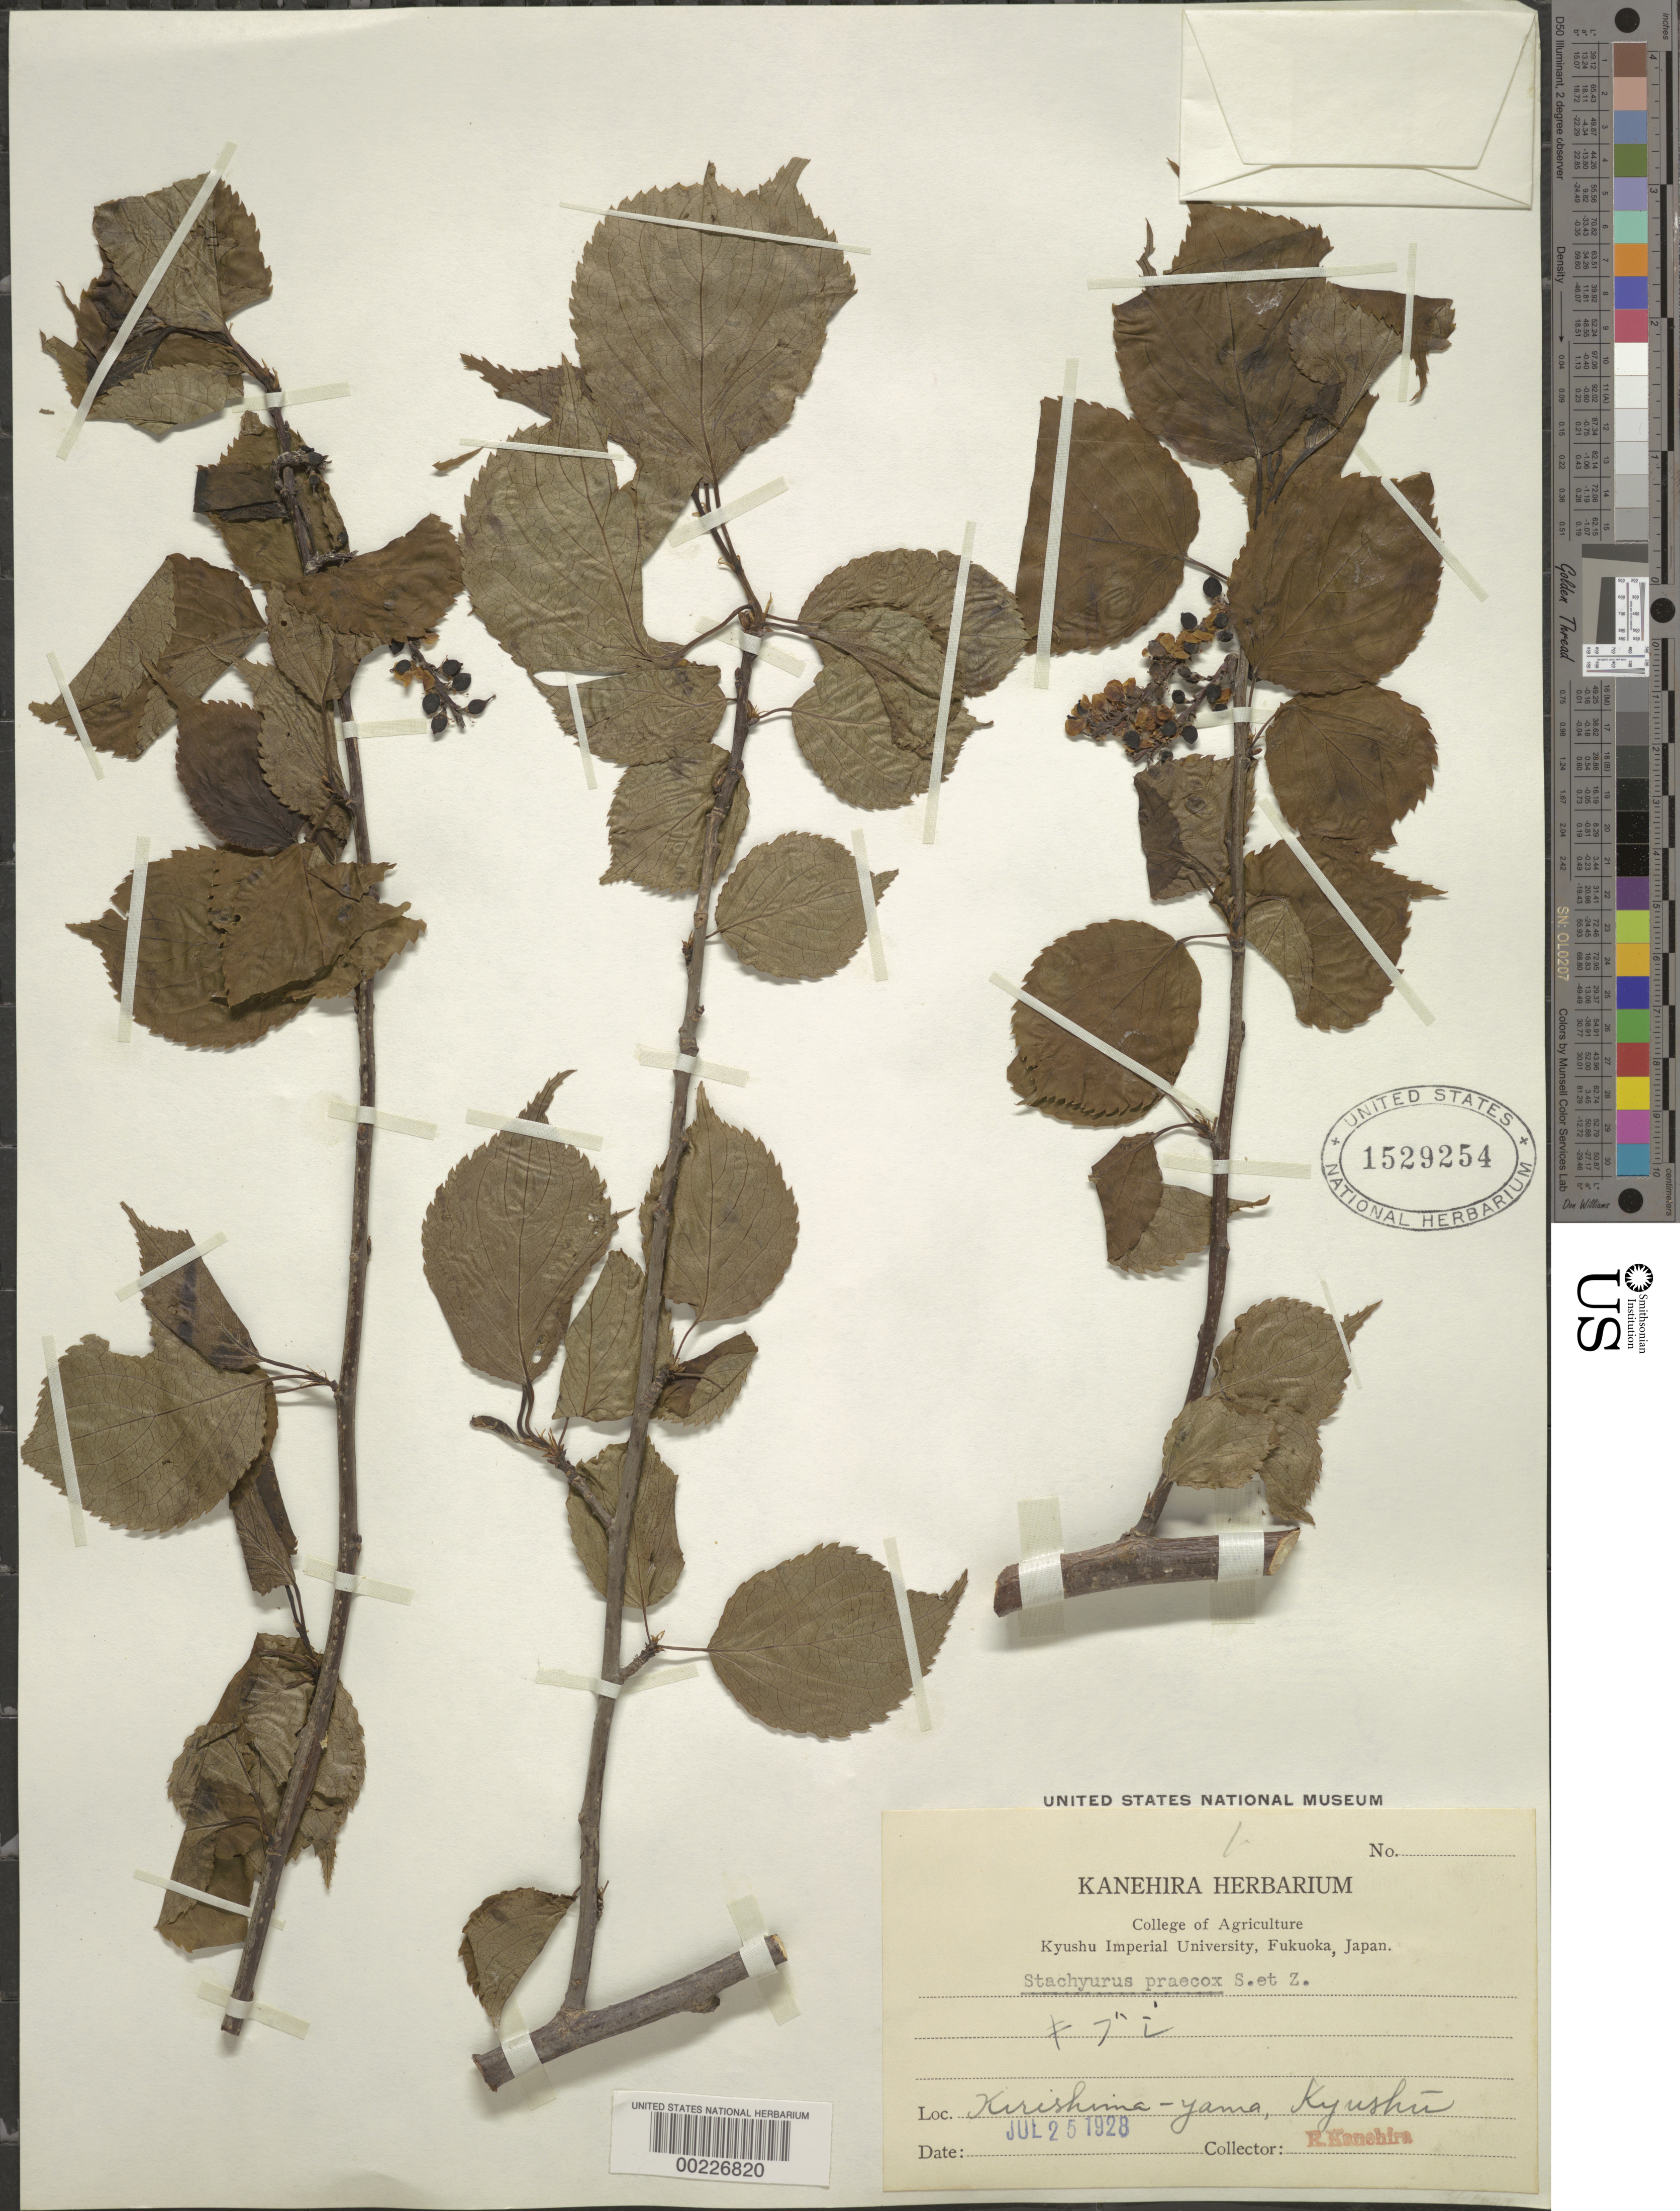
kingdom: Plantae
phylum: Tracheophyta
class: Magnoliopsida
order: Crossosomatales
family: Stachyuraceae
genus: Stachyurus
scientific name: Stachyurus praecox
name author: Siebold & Zucc.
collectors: R. Hanehira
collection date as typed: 25 Jul 1928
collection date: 1928-07-25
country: Japan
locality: Kirishima-yama, kyushu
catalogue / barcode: US 1529254